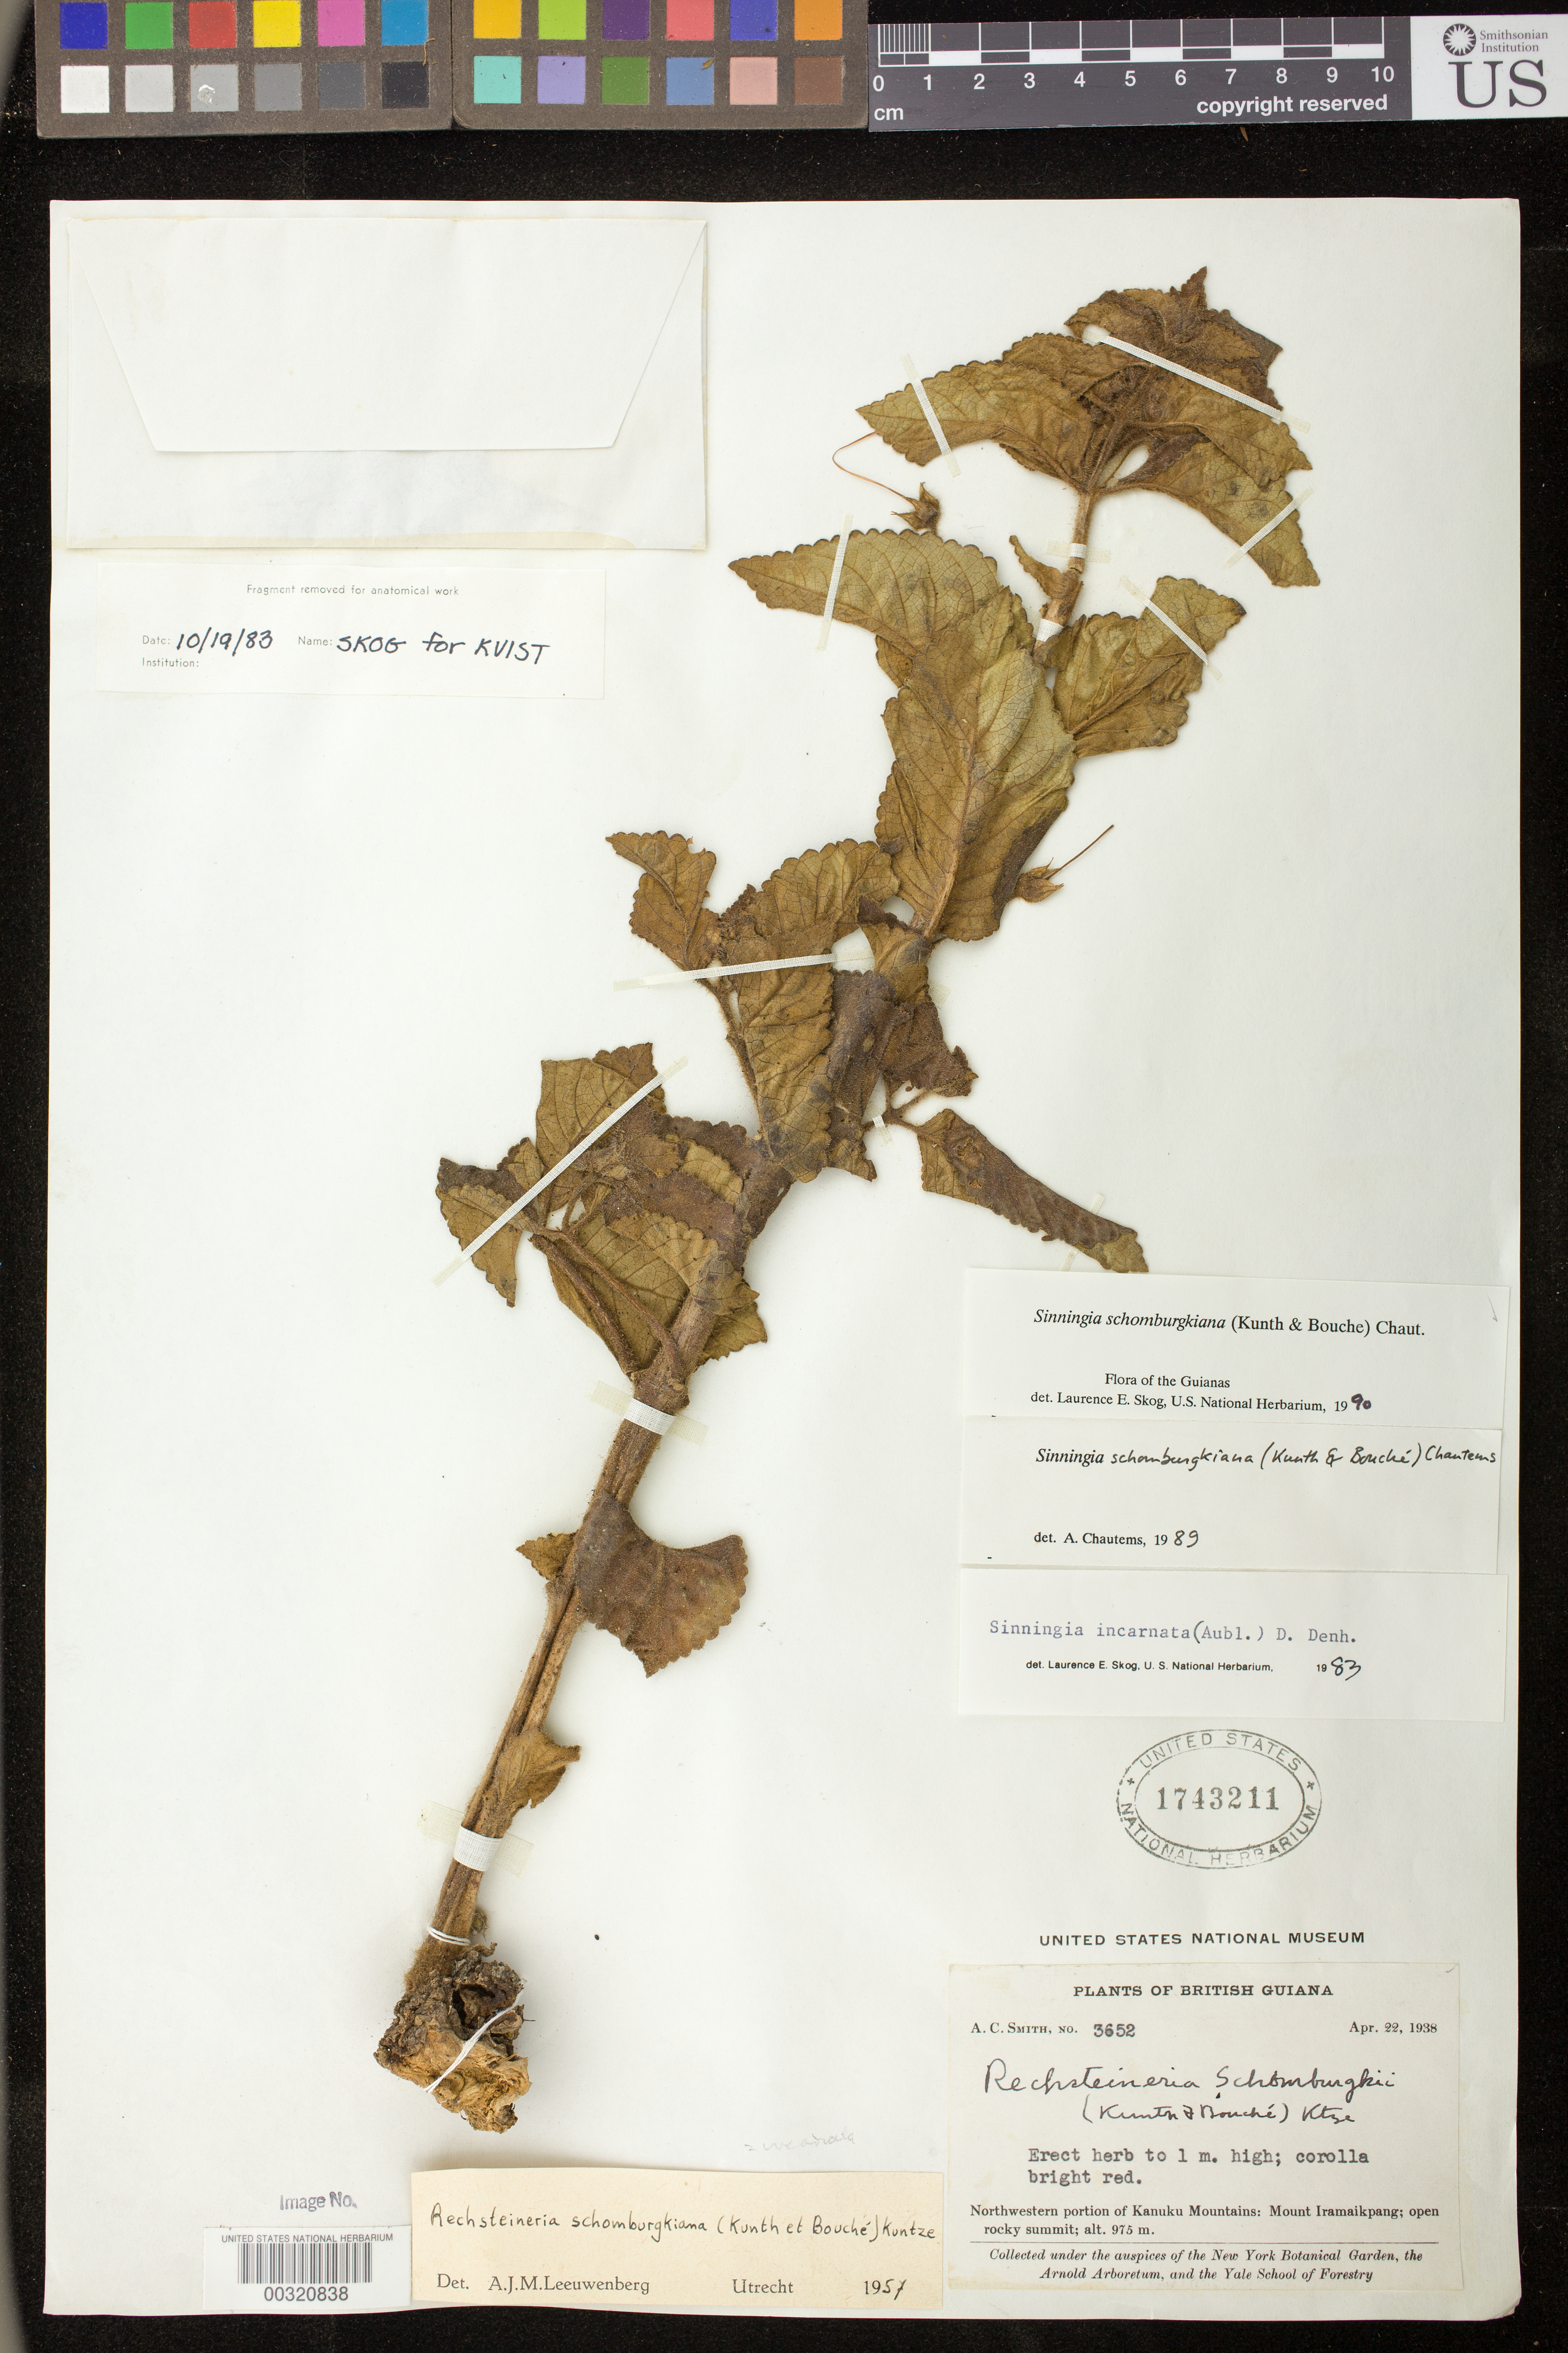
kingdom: Plantae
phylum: Tracheophyta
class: Magnoliopsida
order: Lamiales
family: Gesneriaceae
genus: Sinningia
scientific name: Sinningia schomburgkiana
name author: (Kunth & C.D. Bouché) Chautems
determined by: Skog, Laurence E.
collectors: A. C. Smith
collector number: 3652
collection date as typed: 22 Apr 1938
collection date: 1938-04-22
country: Guyana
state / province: U. Takutu-U. Essequibo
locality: Northwestern portion of Kanuku Mountains: Mt. Iramaikpang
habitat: Open rocky summit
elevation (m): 975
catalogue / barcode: US 1743211